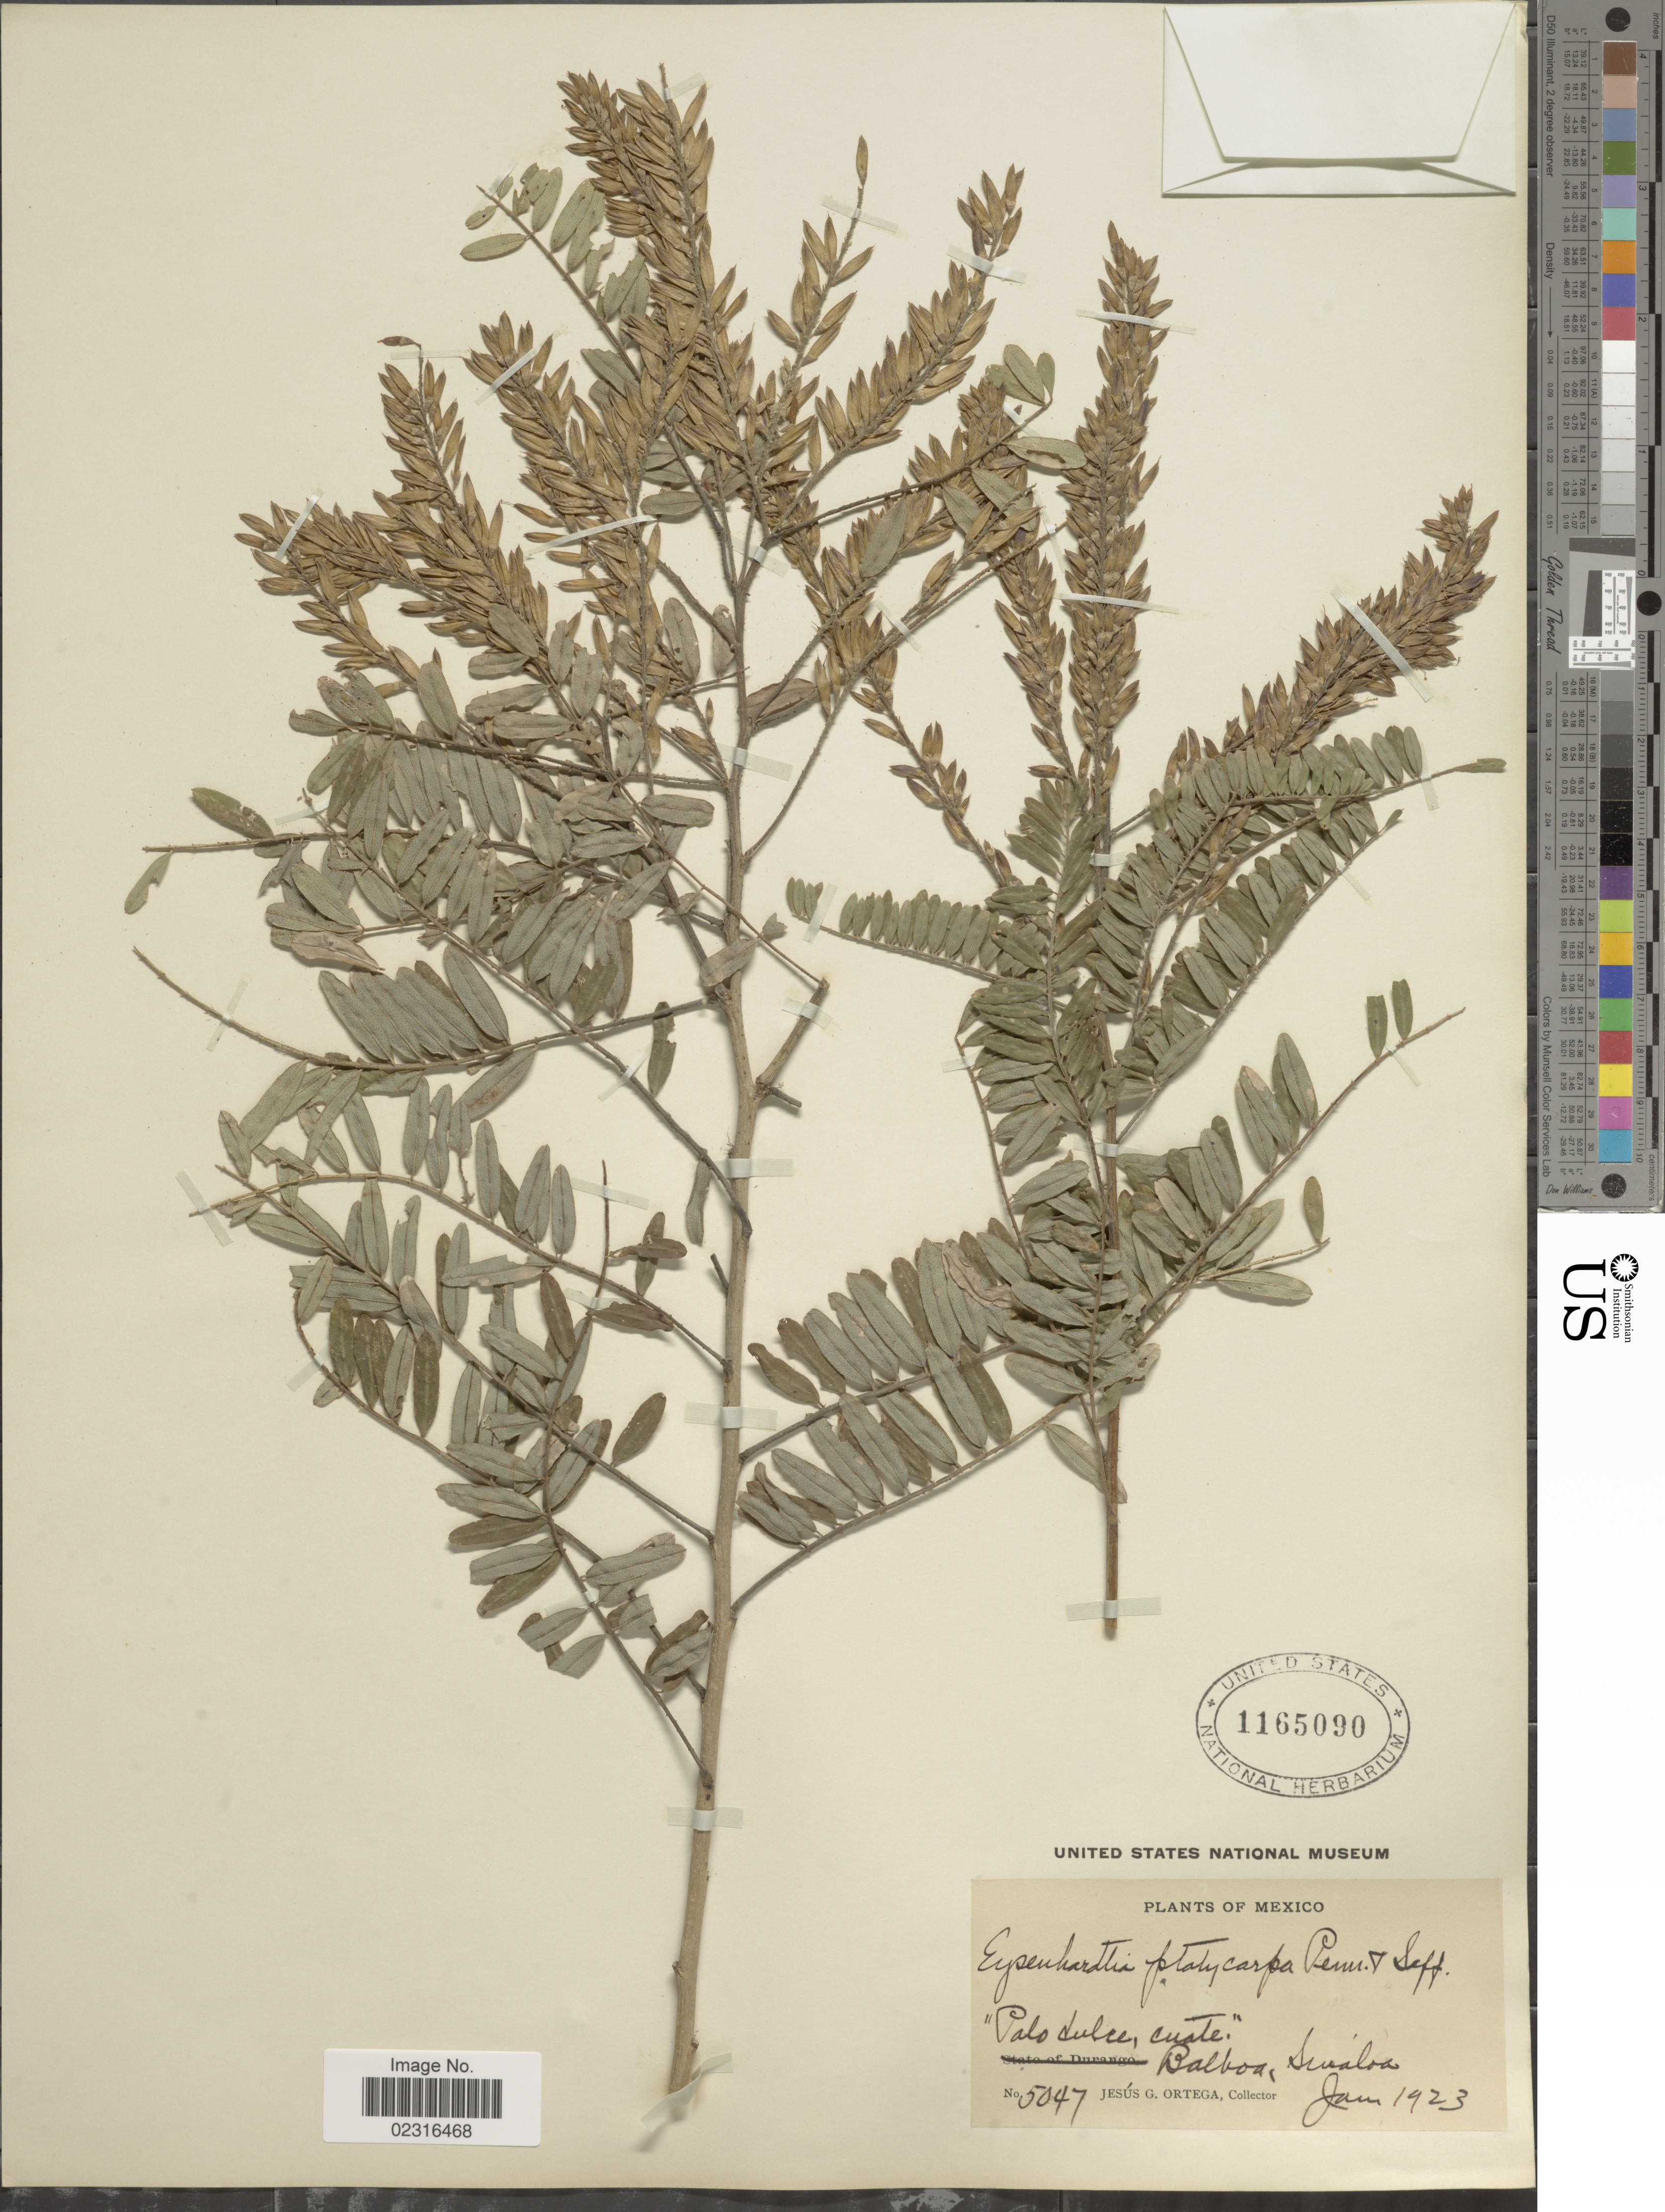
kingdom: Plantae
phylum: Tracheophyta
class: Magnoliopsida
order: Fabales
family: Fabaceae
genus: Eysenhardtia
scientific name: Eysenhardtia platycarpa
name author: Pennell & Saff.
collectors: J. Ortega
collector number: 5047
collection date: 1923-01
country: Mexico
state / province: Sinaloa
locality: Palo dulce, cuate. Balboa, Sinaloa.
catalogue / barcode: US 1165090